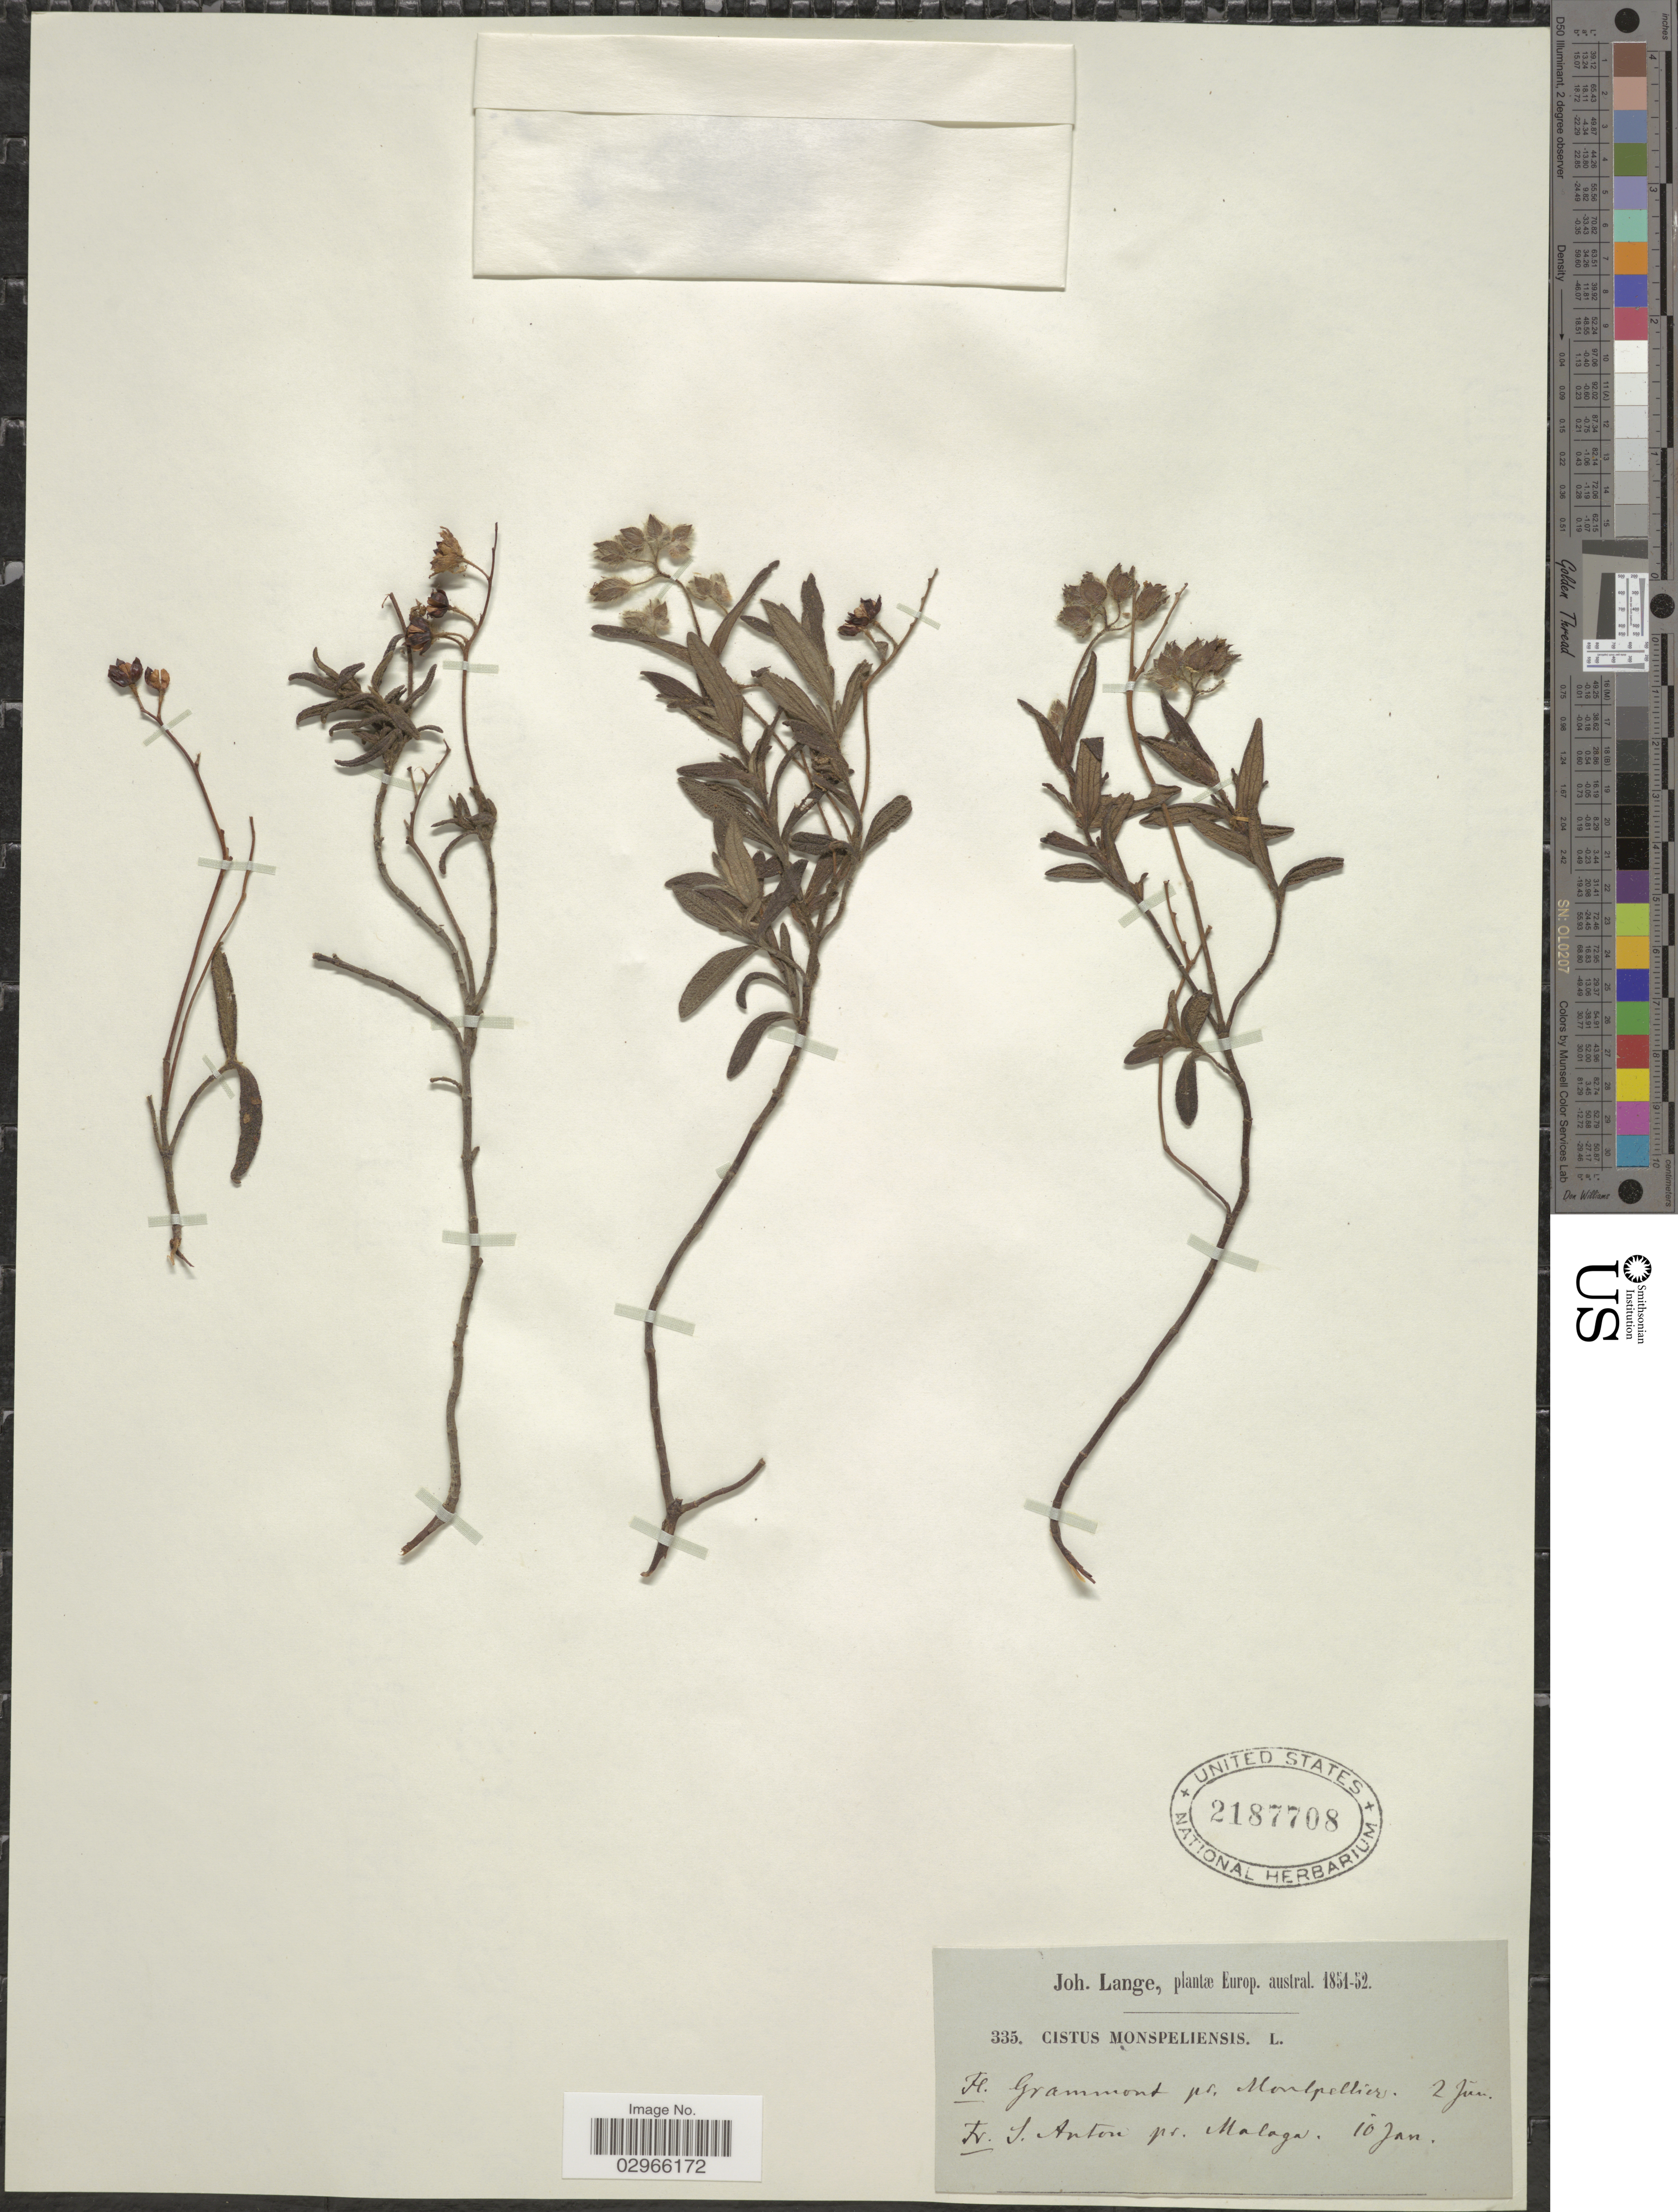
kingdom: Plantae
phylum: Tracheophyta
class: Magnoliopsida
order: Malvales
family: Cistaceae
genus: Cistus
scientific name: Cistus monspeliensis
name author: L.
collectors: J. M. C. Lange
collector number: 335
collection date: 1851-06-02/1852-01-10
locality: Europ. austral. Grammont pr. Montpellier. S. Anton pr. Malaga.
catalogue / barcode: US 2187708